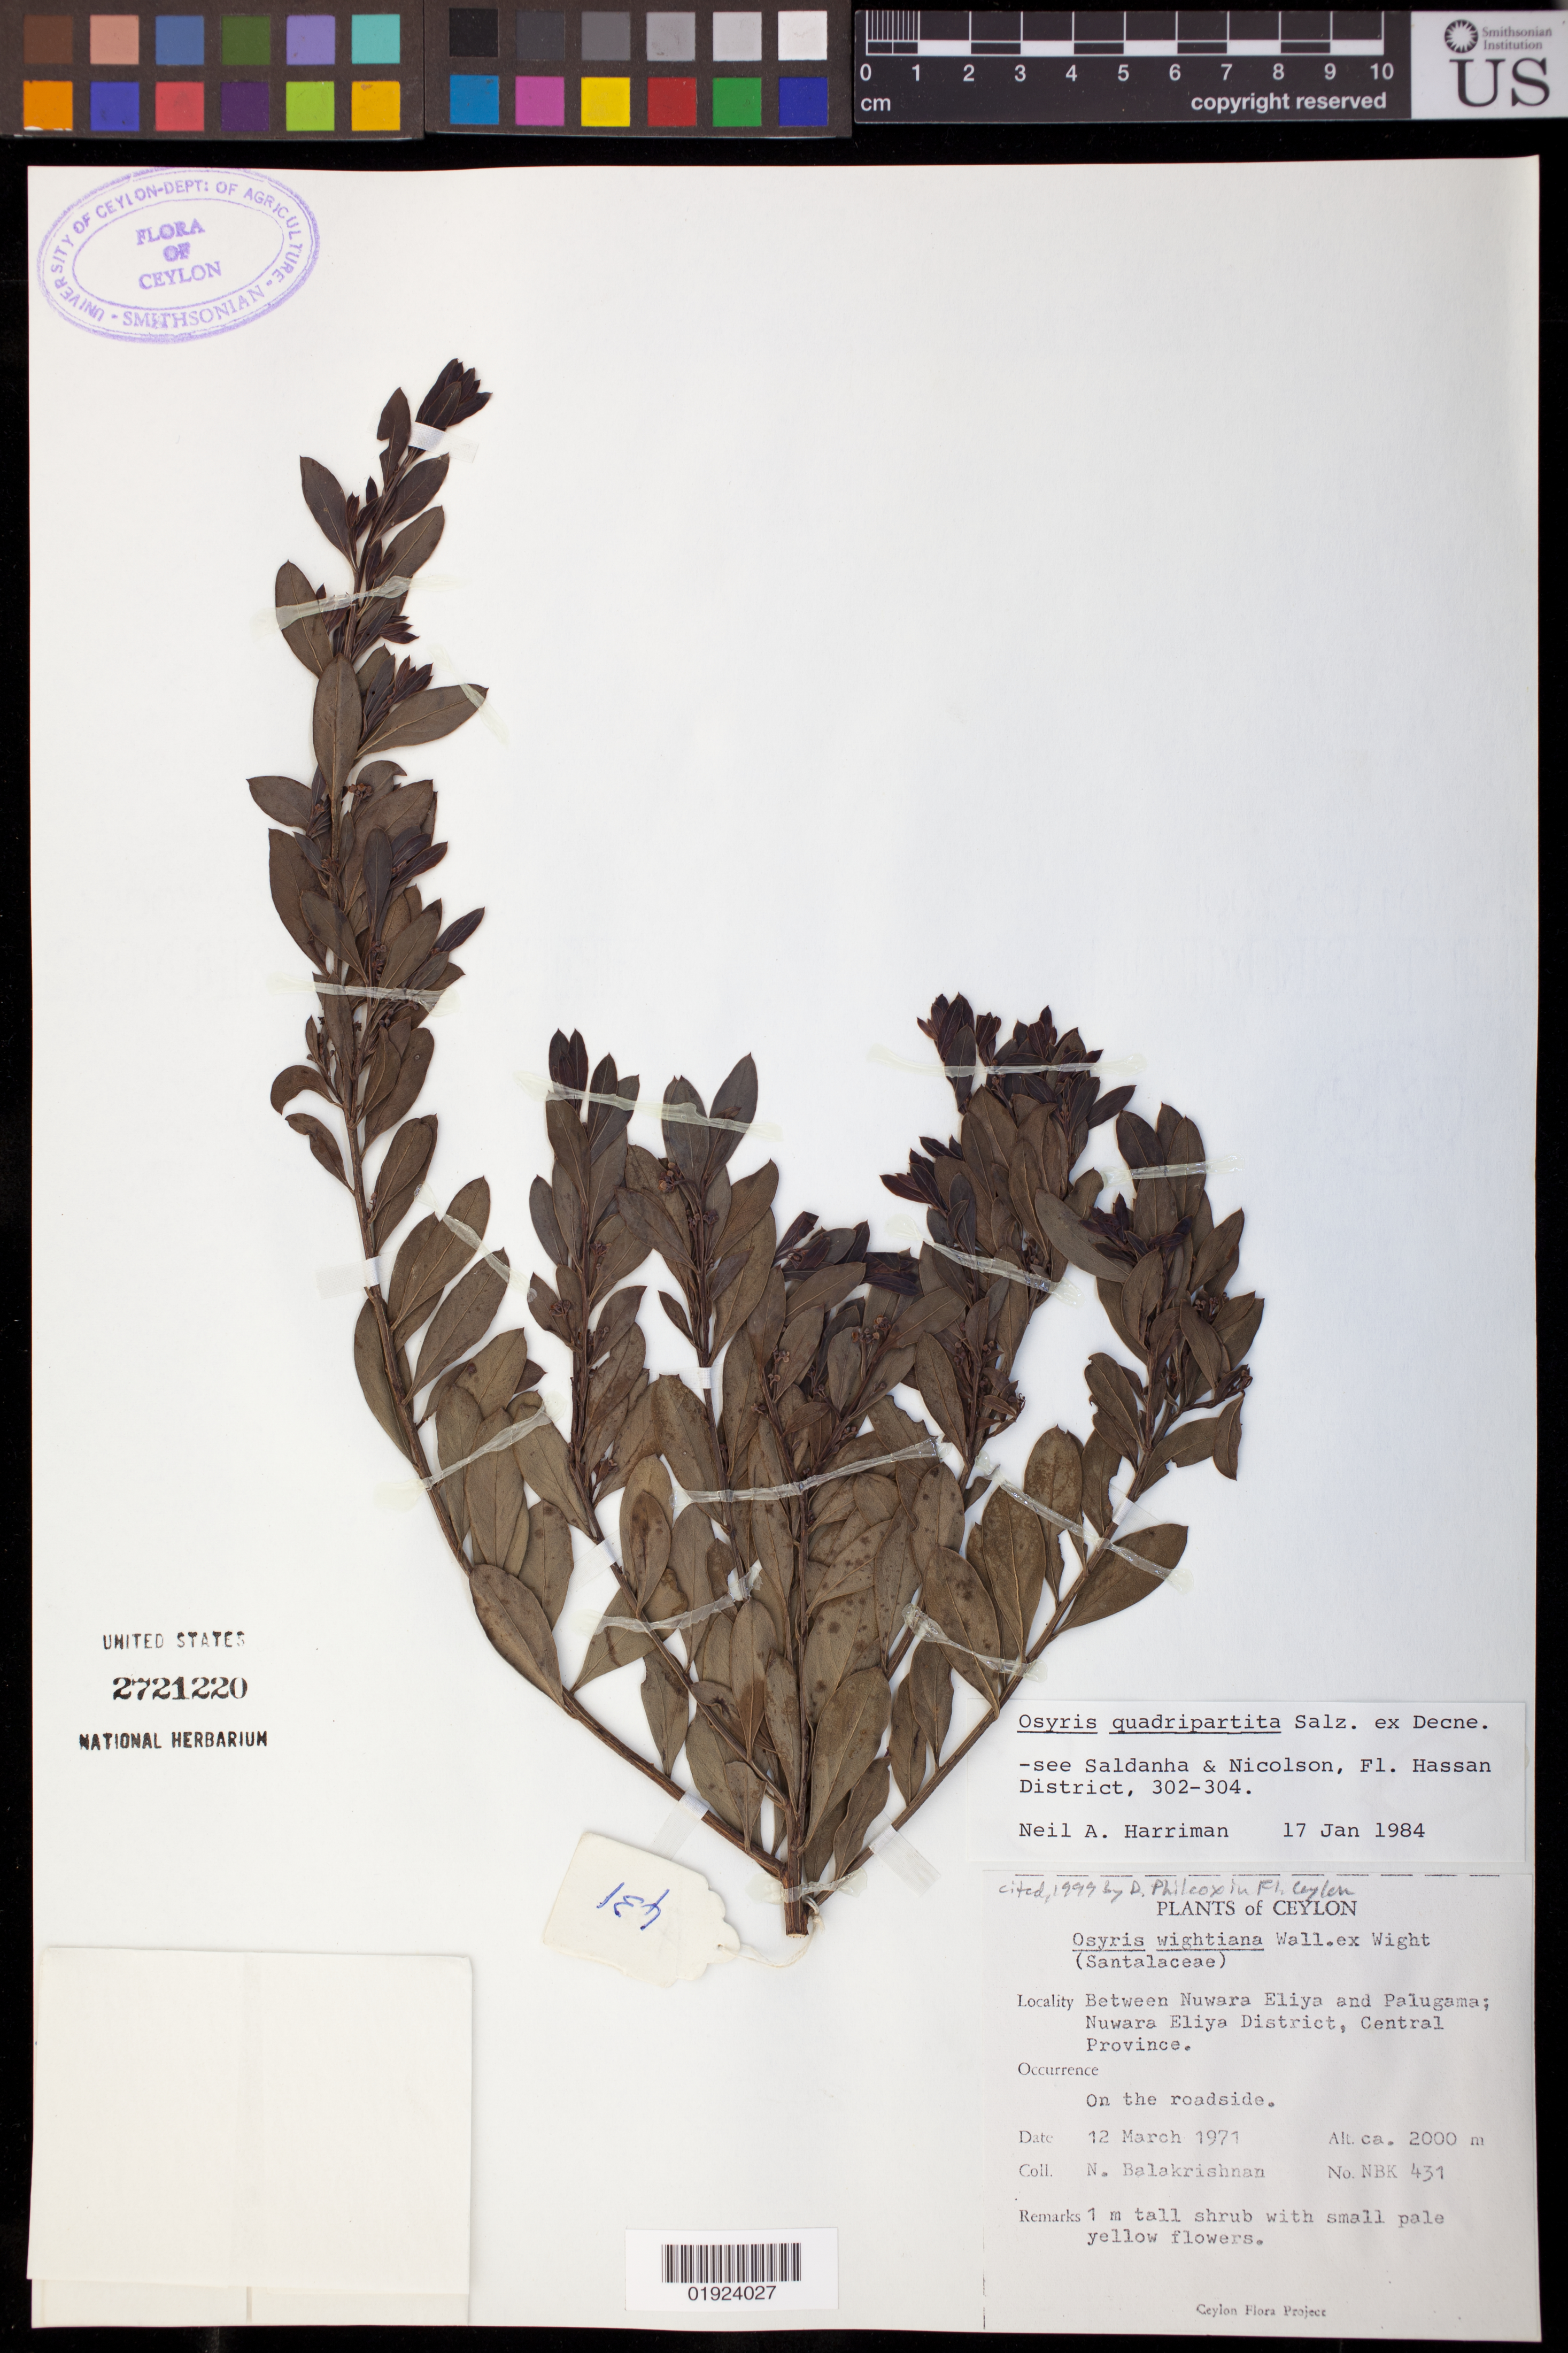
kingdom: Plantae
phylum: Tracheophyta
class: Magnoliopsida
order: Santalales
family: Santalaceae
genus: Osyris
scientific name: Osyris wightiana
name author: Wall. ex Wight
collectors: N. Balakrishnan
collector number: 431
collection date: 1971-03-12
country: Sri Lanka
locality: Between Nuwara Eliya and Palugama; Nuwara Eliya District. On the roadside.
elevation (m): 2000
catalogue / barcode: US 2721220